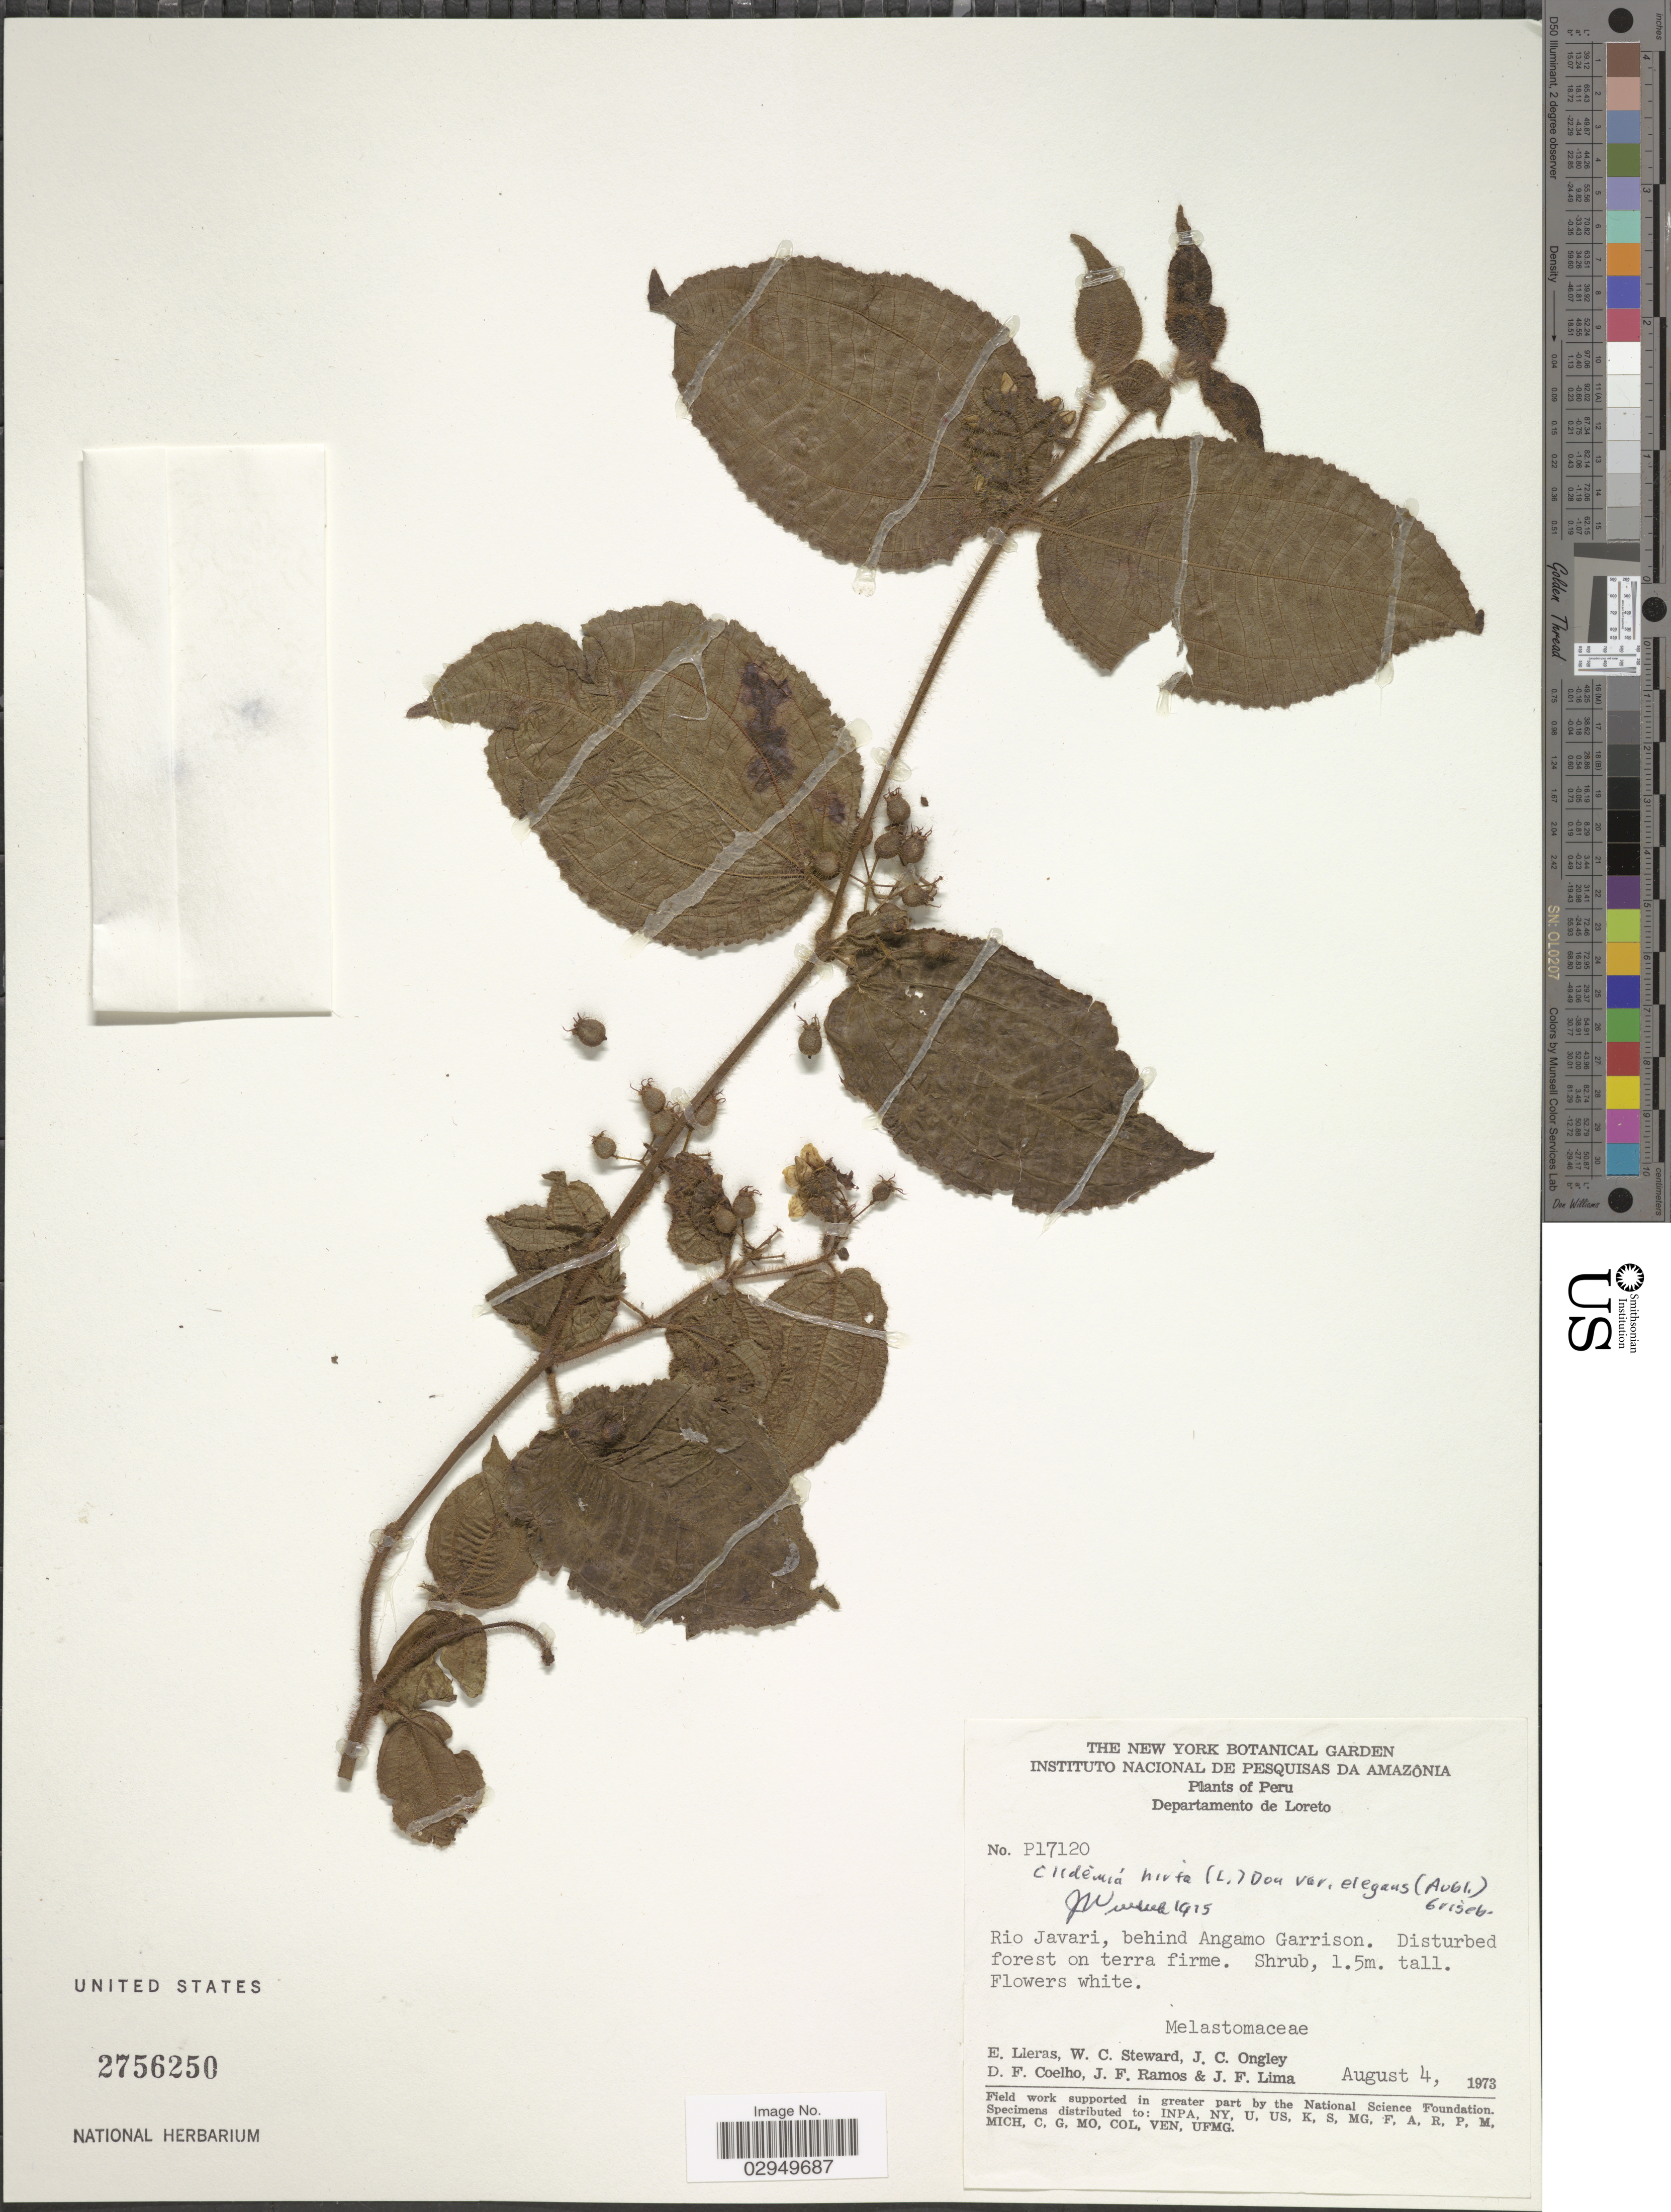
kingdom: Plantae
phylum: Tracheophyta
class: Magnoliopsida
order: Myrtales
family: Melastomataceae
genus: Clidemia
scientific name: Clidemia hirta var. elegans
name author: (Aubl.) Griseb.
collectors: E. Lleras, W. C. Steward, J. C. Ongley, D. F. Coêlho & et al.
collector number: P17120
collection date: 1973-08-04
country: Peru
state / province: Loreto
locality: Departamento de Loreto. Rio Javari, behind Angamo Garrison.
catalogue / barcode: US 2756250